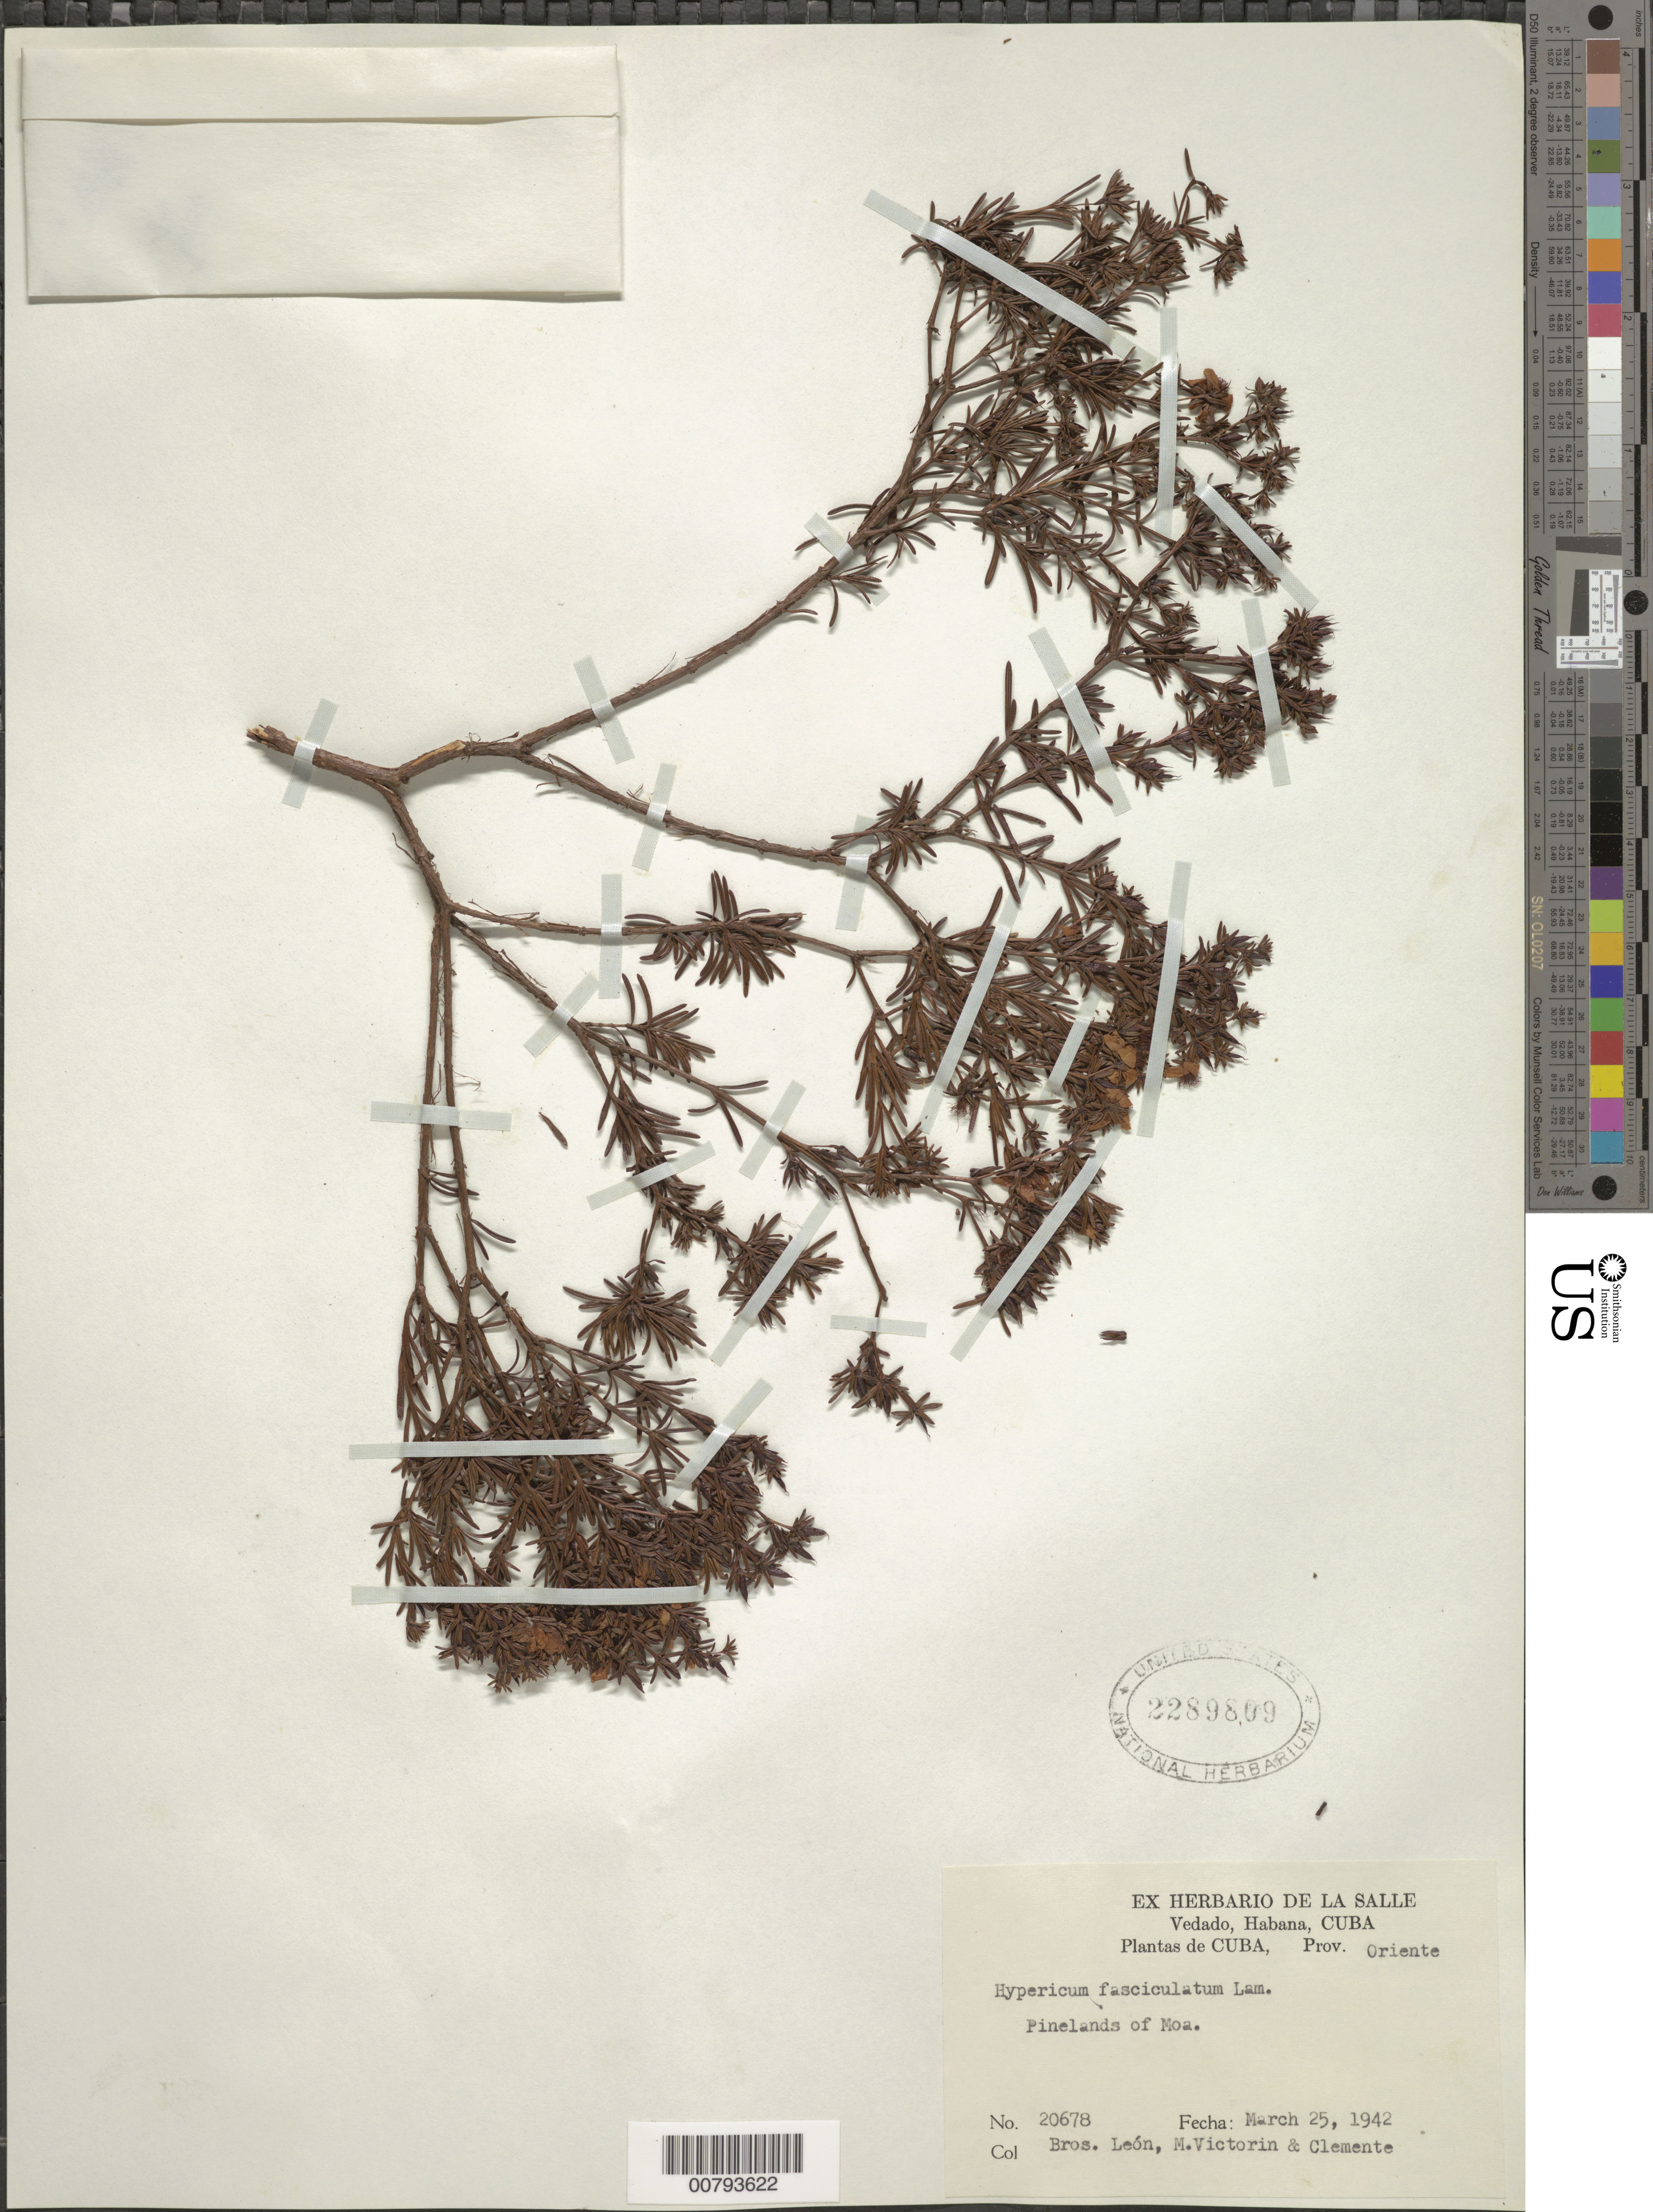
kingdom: Plantae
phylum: Tracheophyta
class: Magnoliopsida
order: Malpighiales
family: Hypericaceae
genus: Hypericum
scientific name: Hypericum fasciculatum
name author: Lam.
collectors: Bro. León, M. Victorin & Bro. Clemente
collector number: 20678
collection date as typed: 25 Mar 1942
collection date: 1942-03-25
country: Cuba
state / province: Oriente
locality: Vedado, Habana; pinelands of Moa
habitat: Pinelands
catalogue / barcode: US 2289809